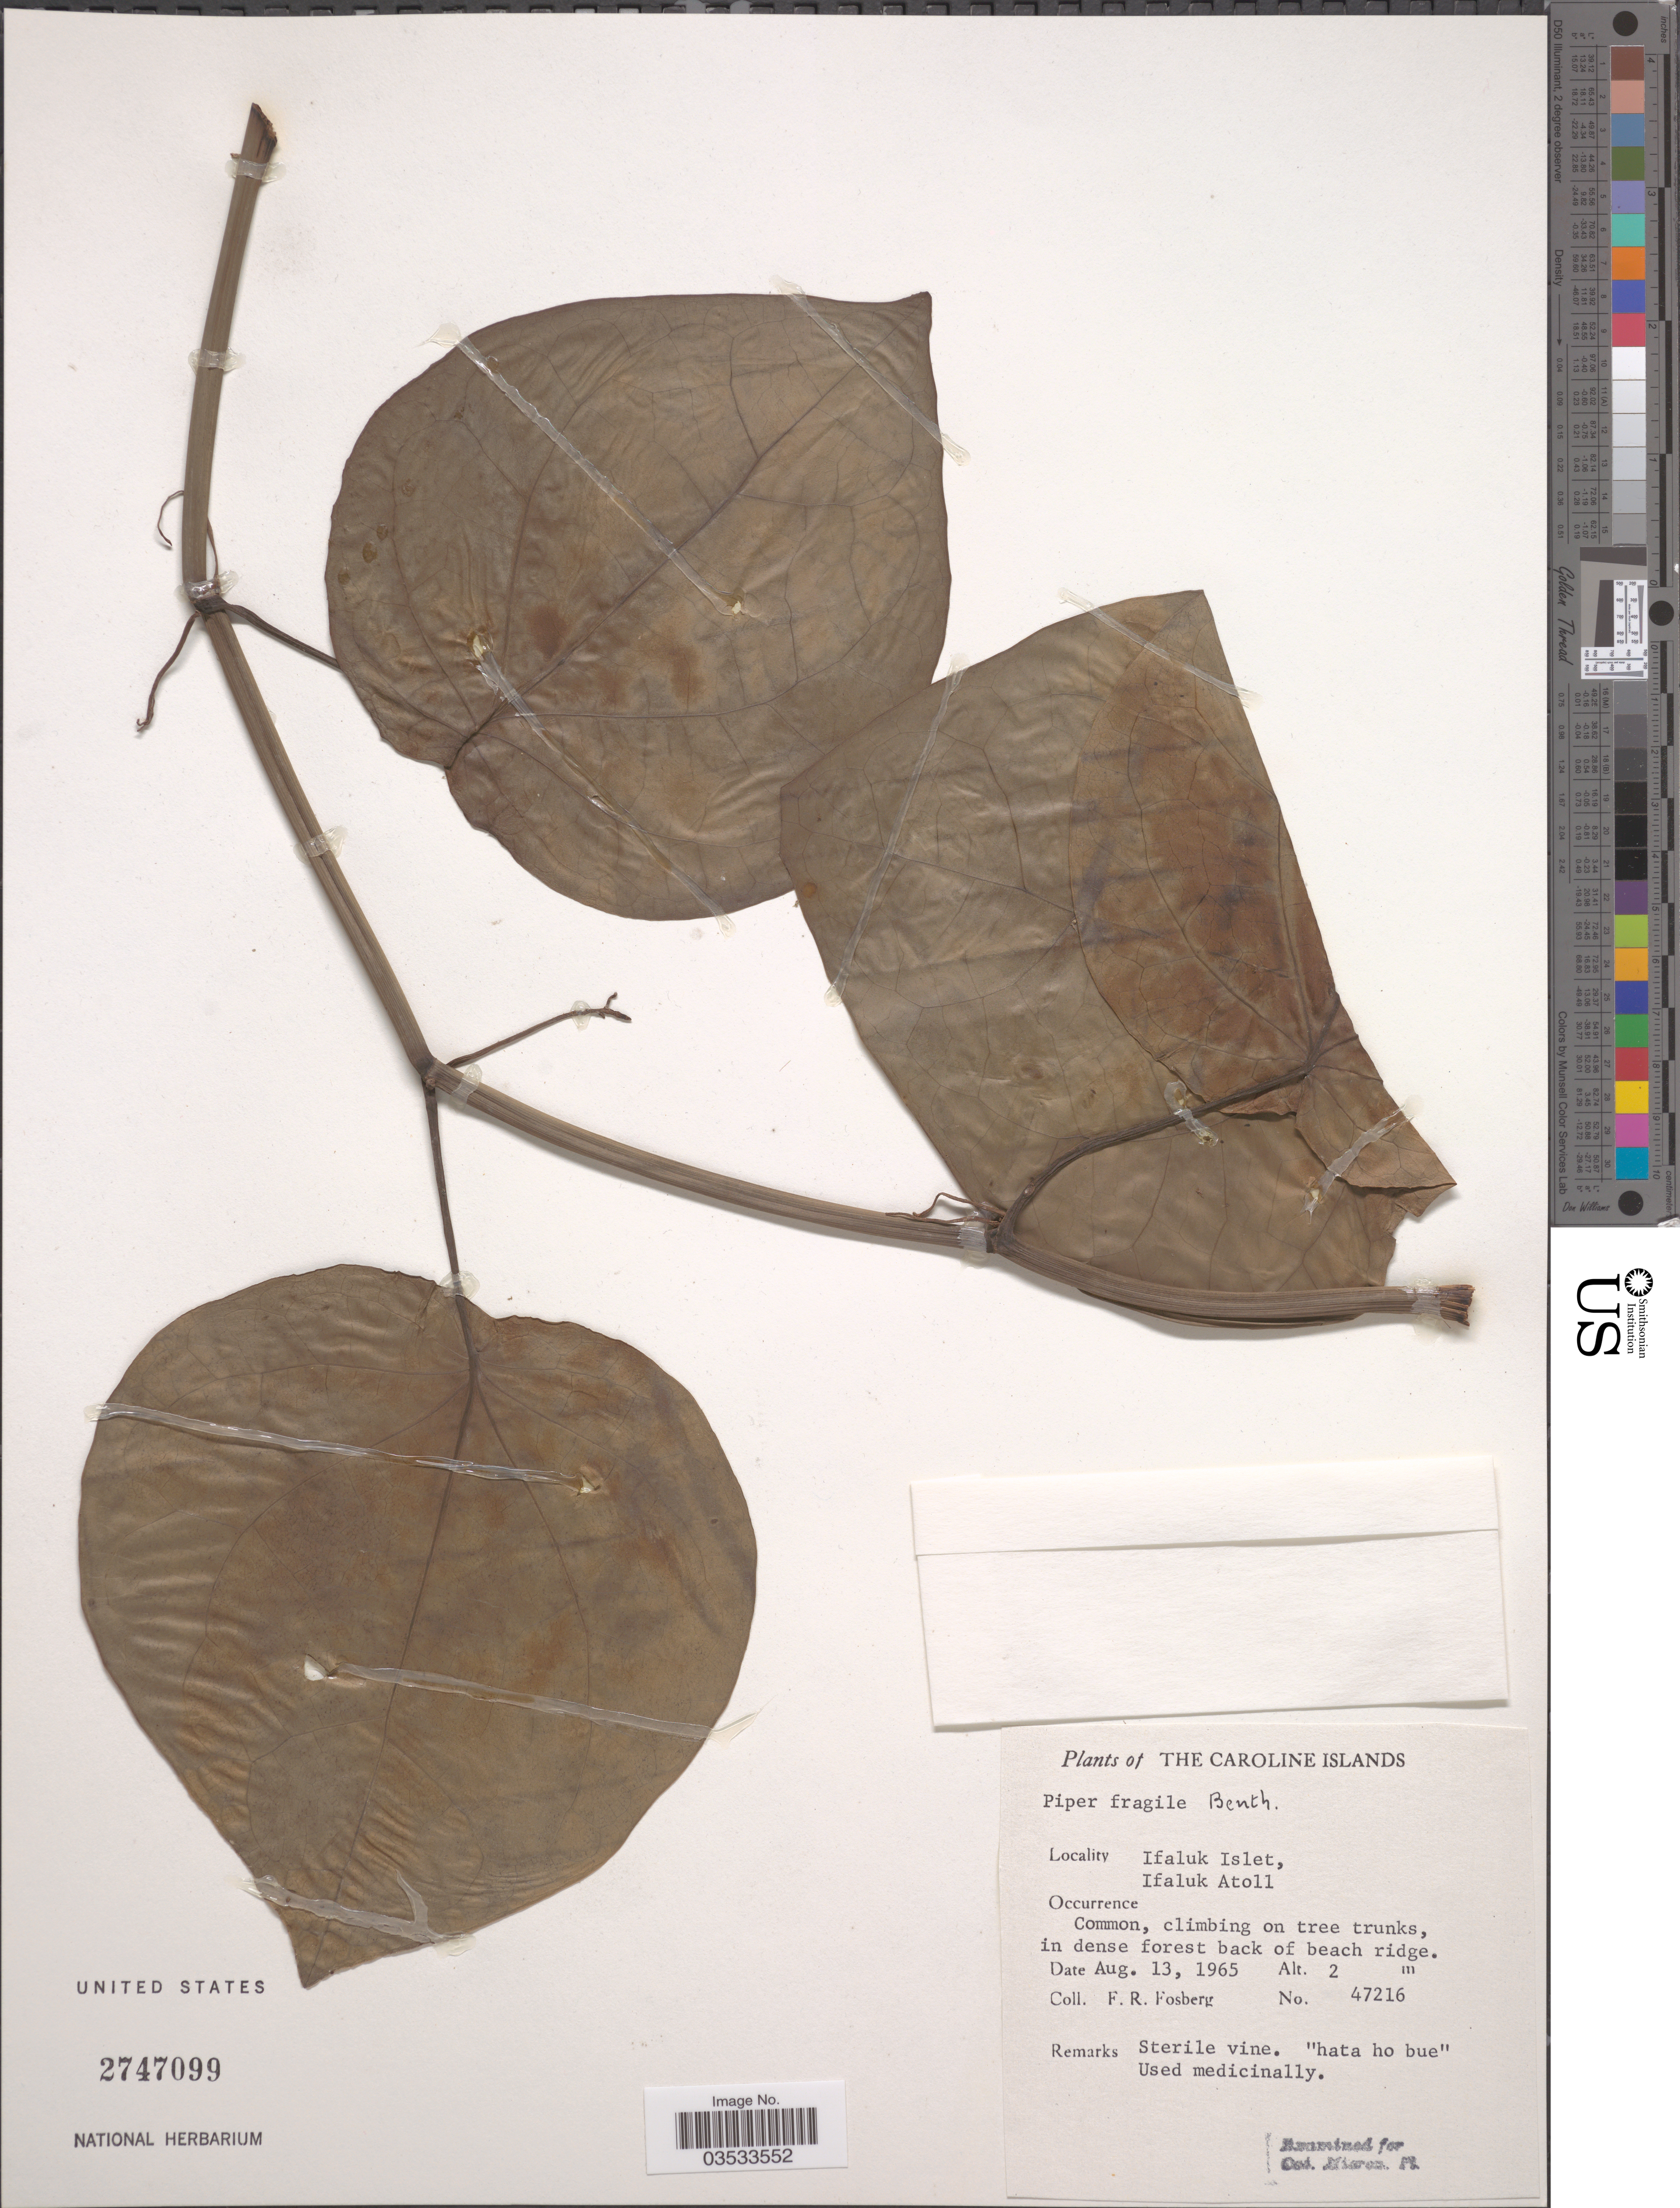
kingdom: Plantae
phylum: Tracheophyta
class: Magnoliopsida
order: Piperales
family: Piperaceae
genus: Piper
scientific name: Piper fragile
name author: Benth.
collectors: F. R. Fosberg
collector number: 47216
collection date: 1965-08-13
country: Micronesia, Federated States of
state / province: Yap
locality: The Caroline Islands. Ifaluk Islet, Ifaluk Atoll.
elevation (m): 2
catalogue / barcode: US 2747099